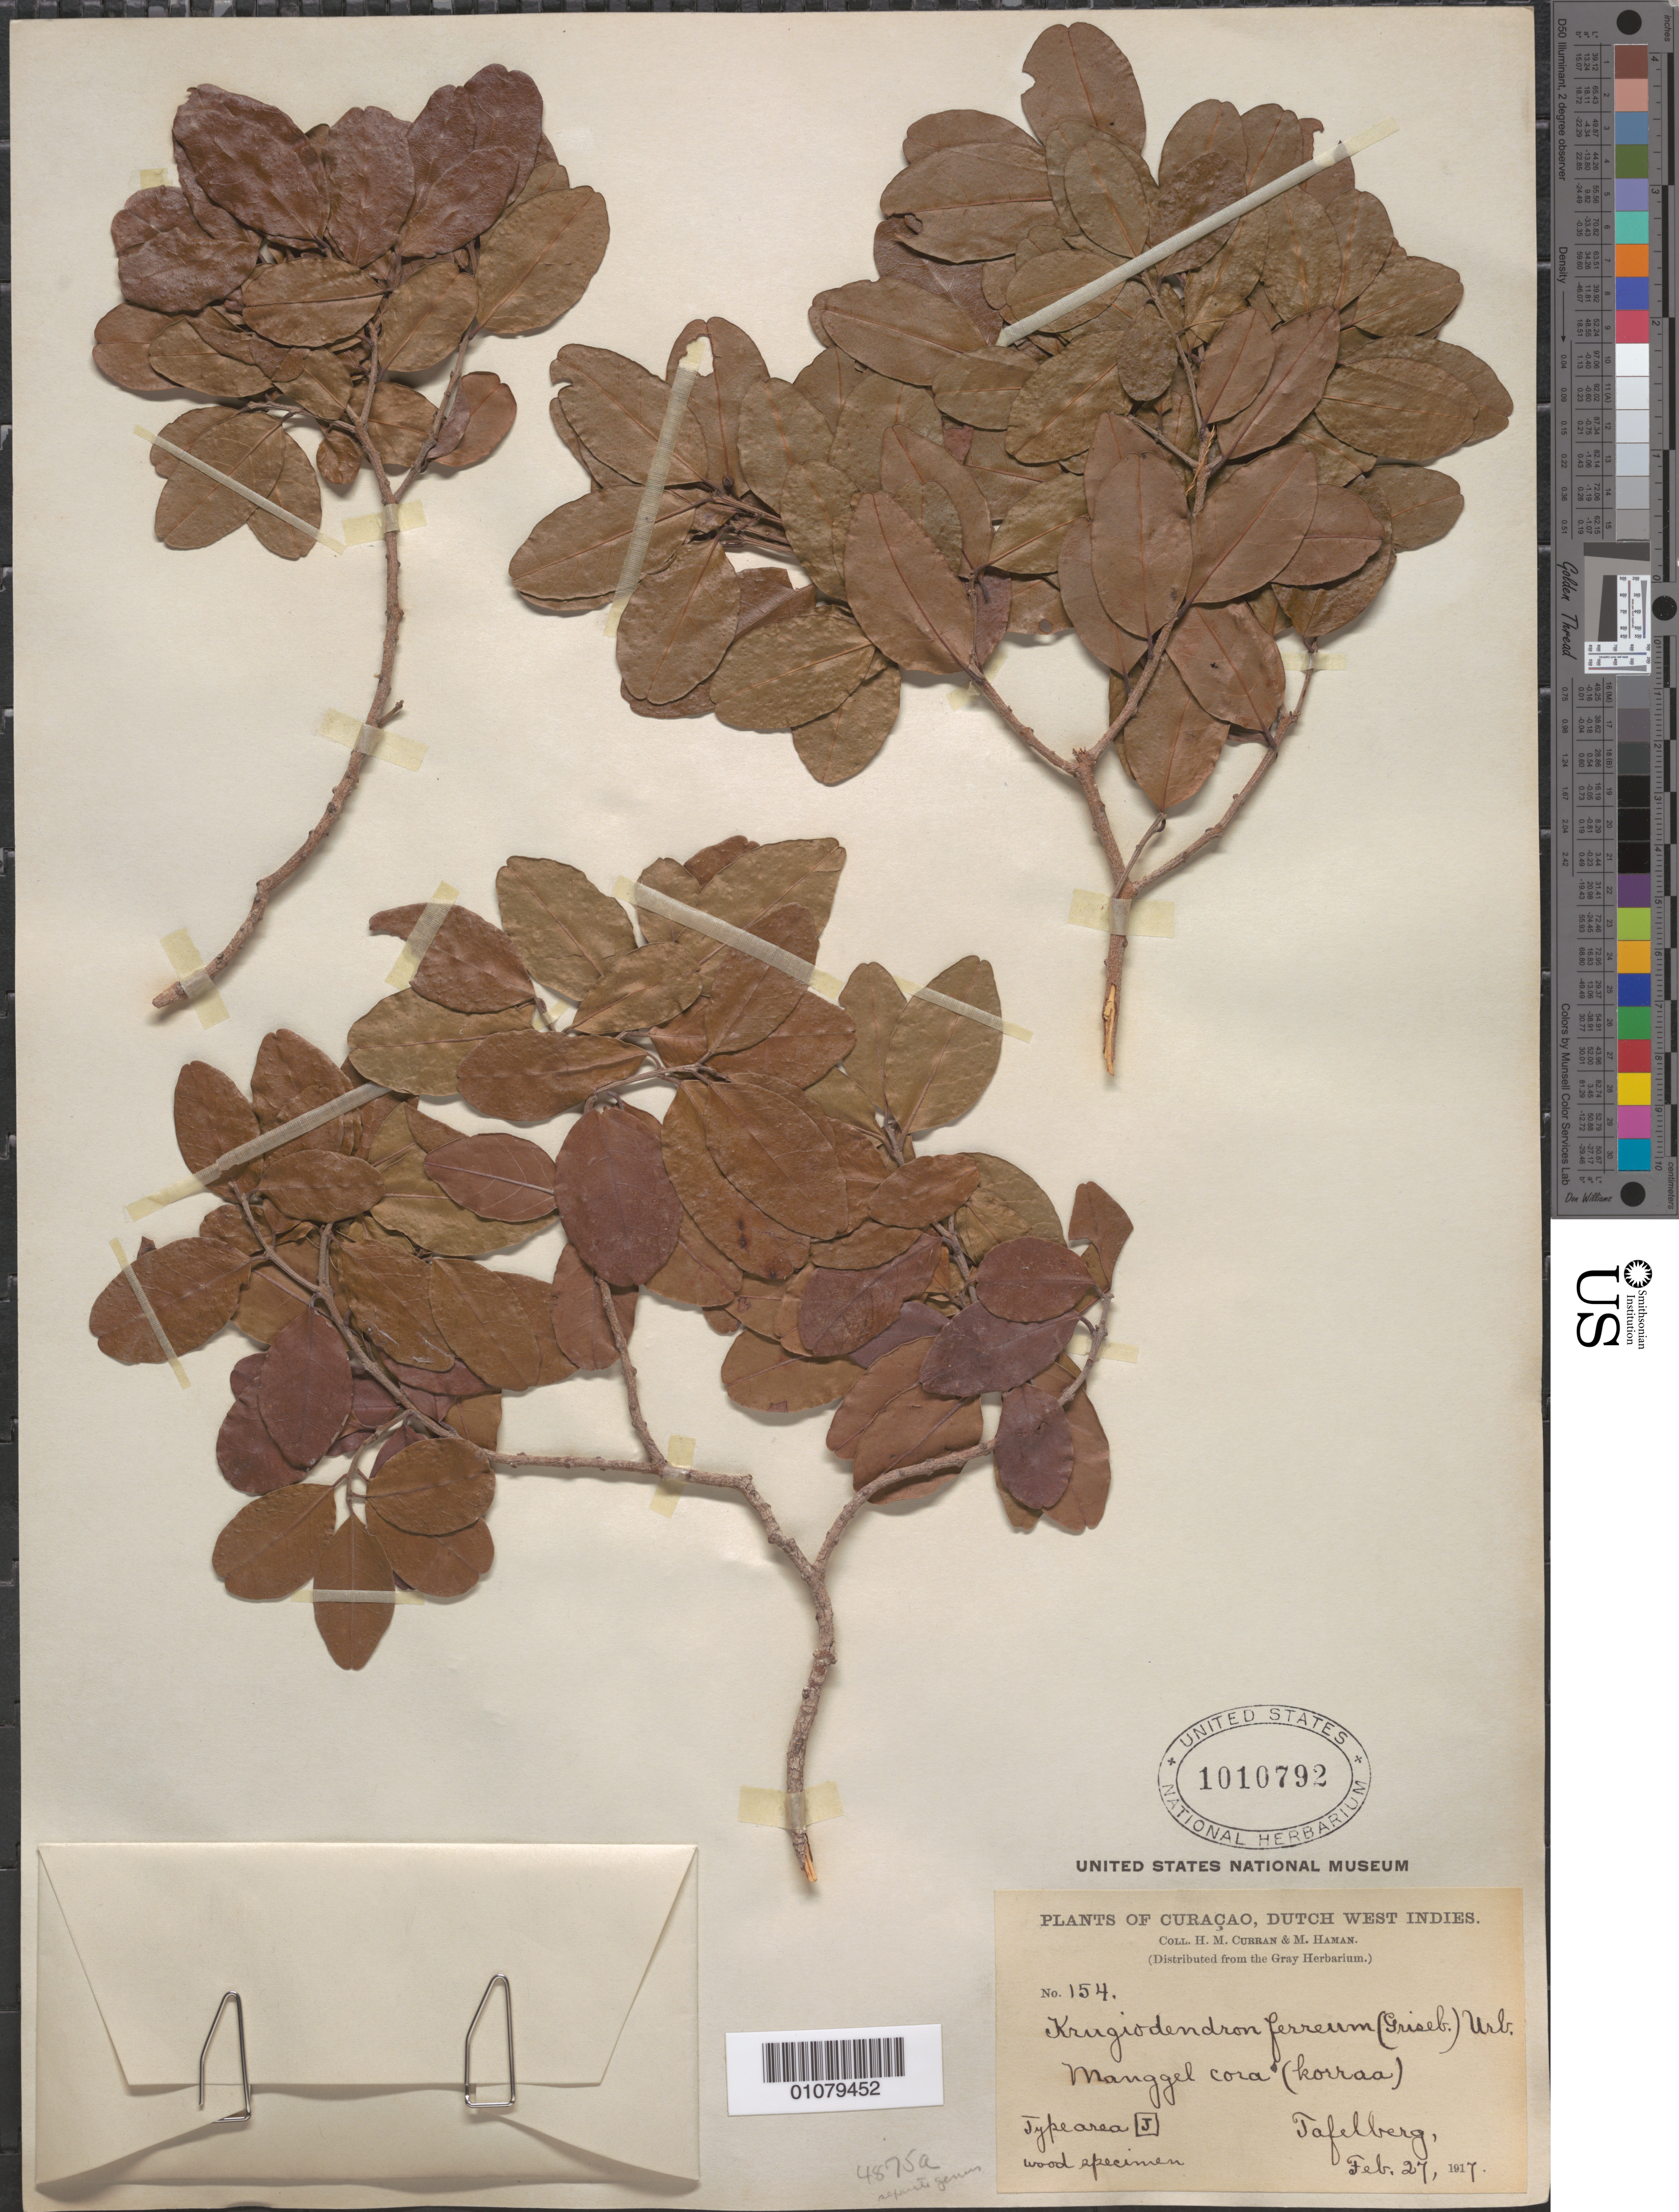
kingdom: Plantae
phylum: Tracheophyta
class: Magnoliopsida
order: Rosales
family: Rhamnaceae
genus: Krugiodendron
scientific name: Krugiodendron ferreum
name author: (Vahl) Urb.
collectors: H. M. Curran & M. Haman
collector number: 154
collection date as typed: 27 Feb 1917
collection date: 1917-02-27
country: Curaçao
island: Curaçao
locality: Tafelberg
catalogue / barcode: US 1010792